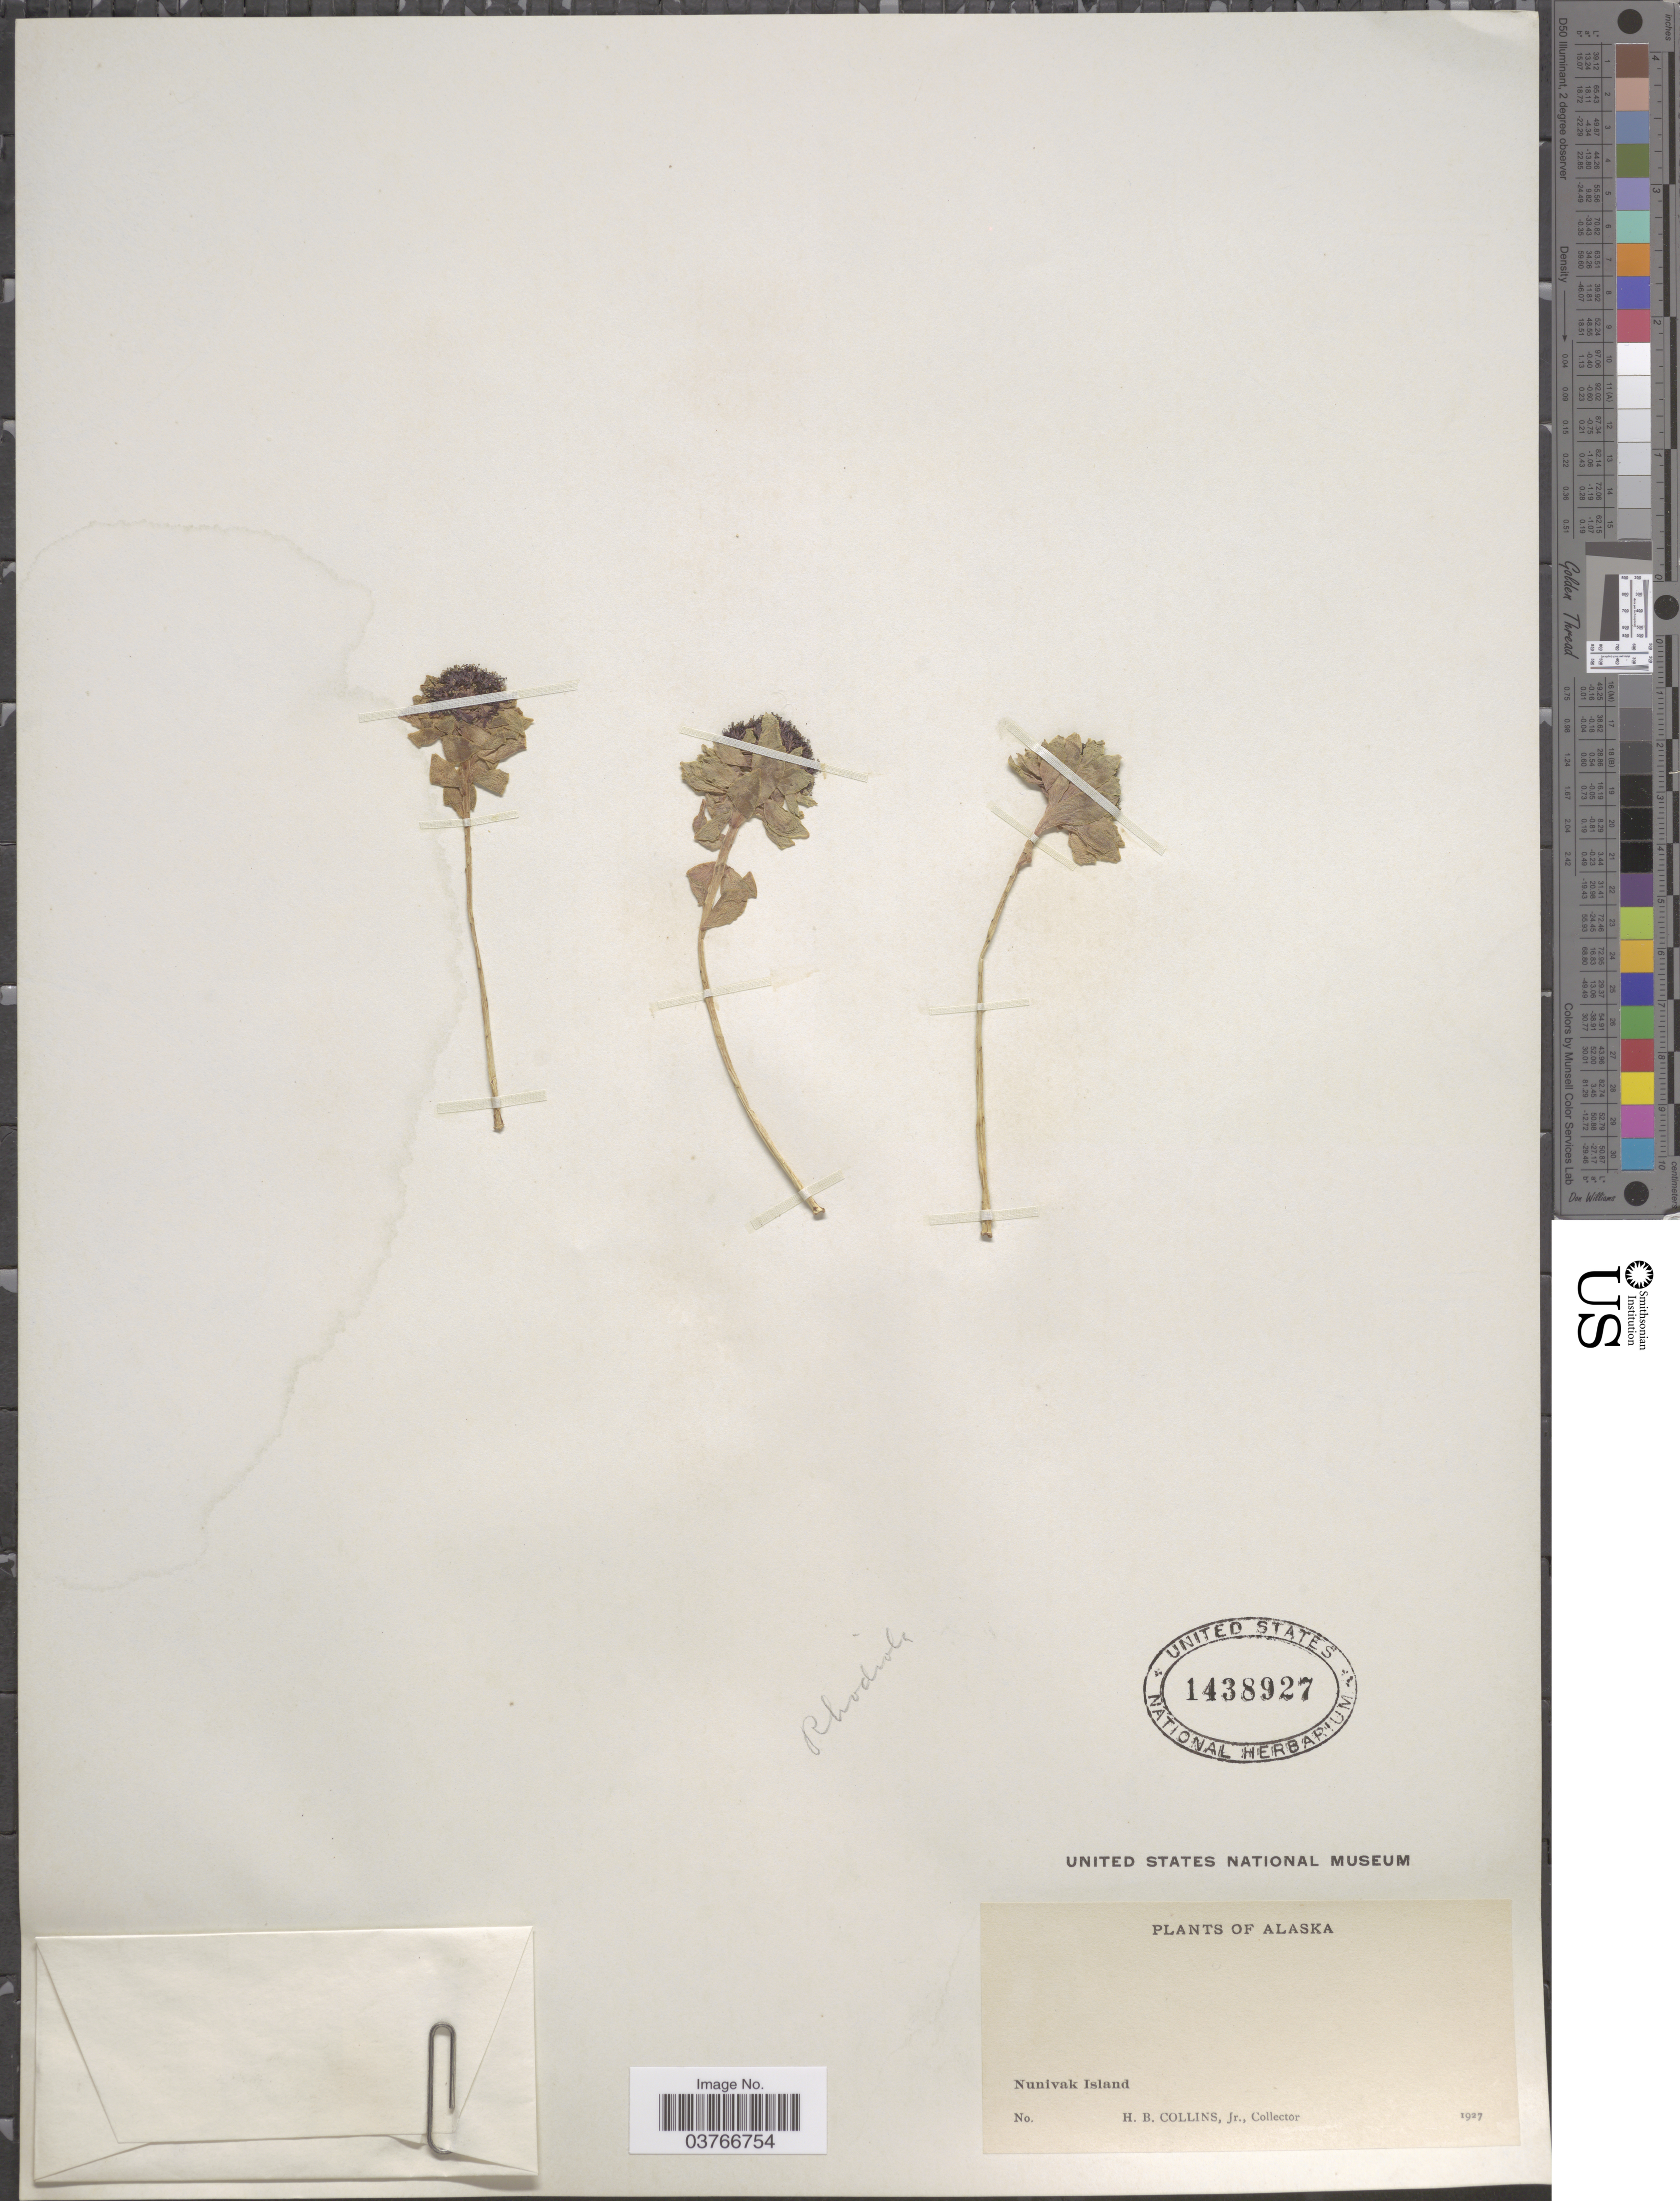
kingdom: Plantae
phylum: Tracheophyta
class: Magnoliopsida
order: Saxifragales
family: Crassulaceae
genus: Sedum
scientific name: Sedum sp.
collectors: H. Collins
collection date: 1927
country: United States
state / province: Alaska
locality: Nunivak Island.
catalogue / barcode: US 1438927